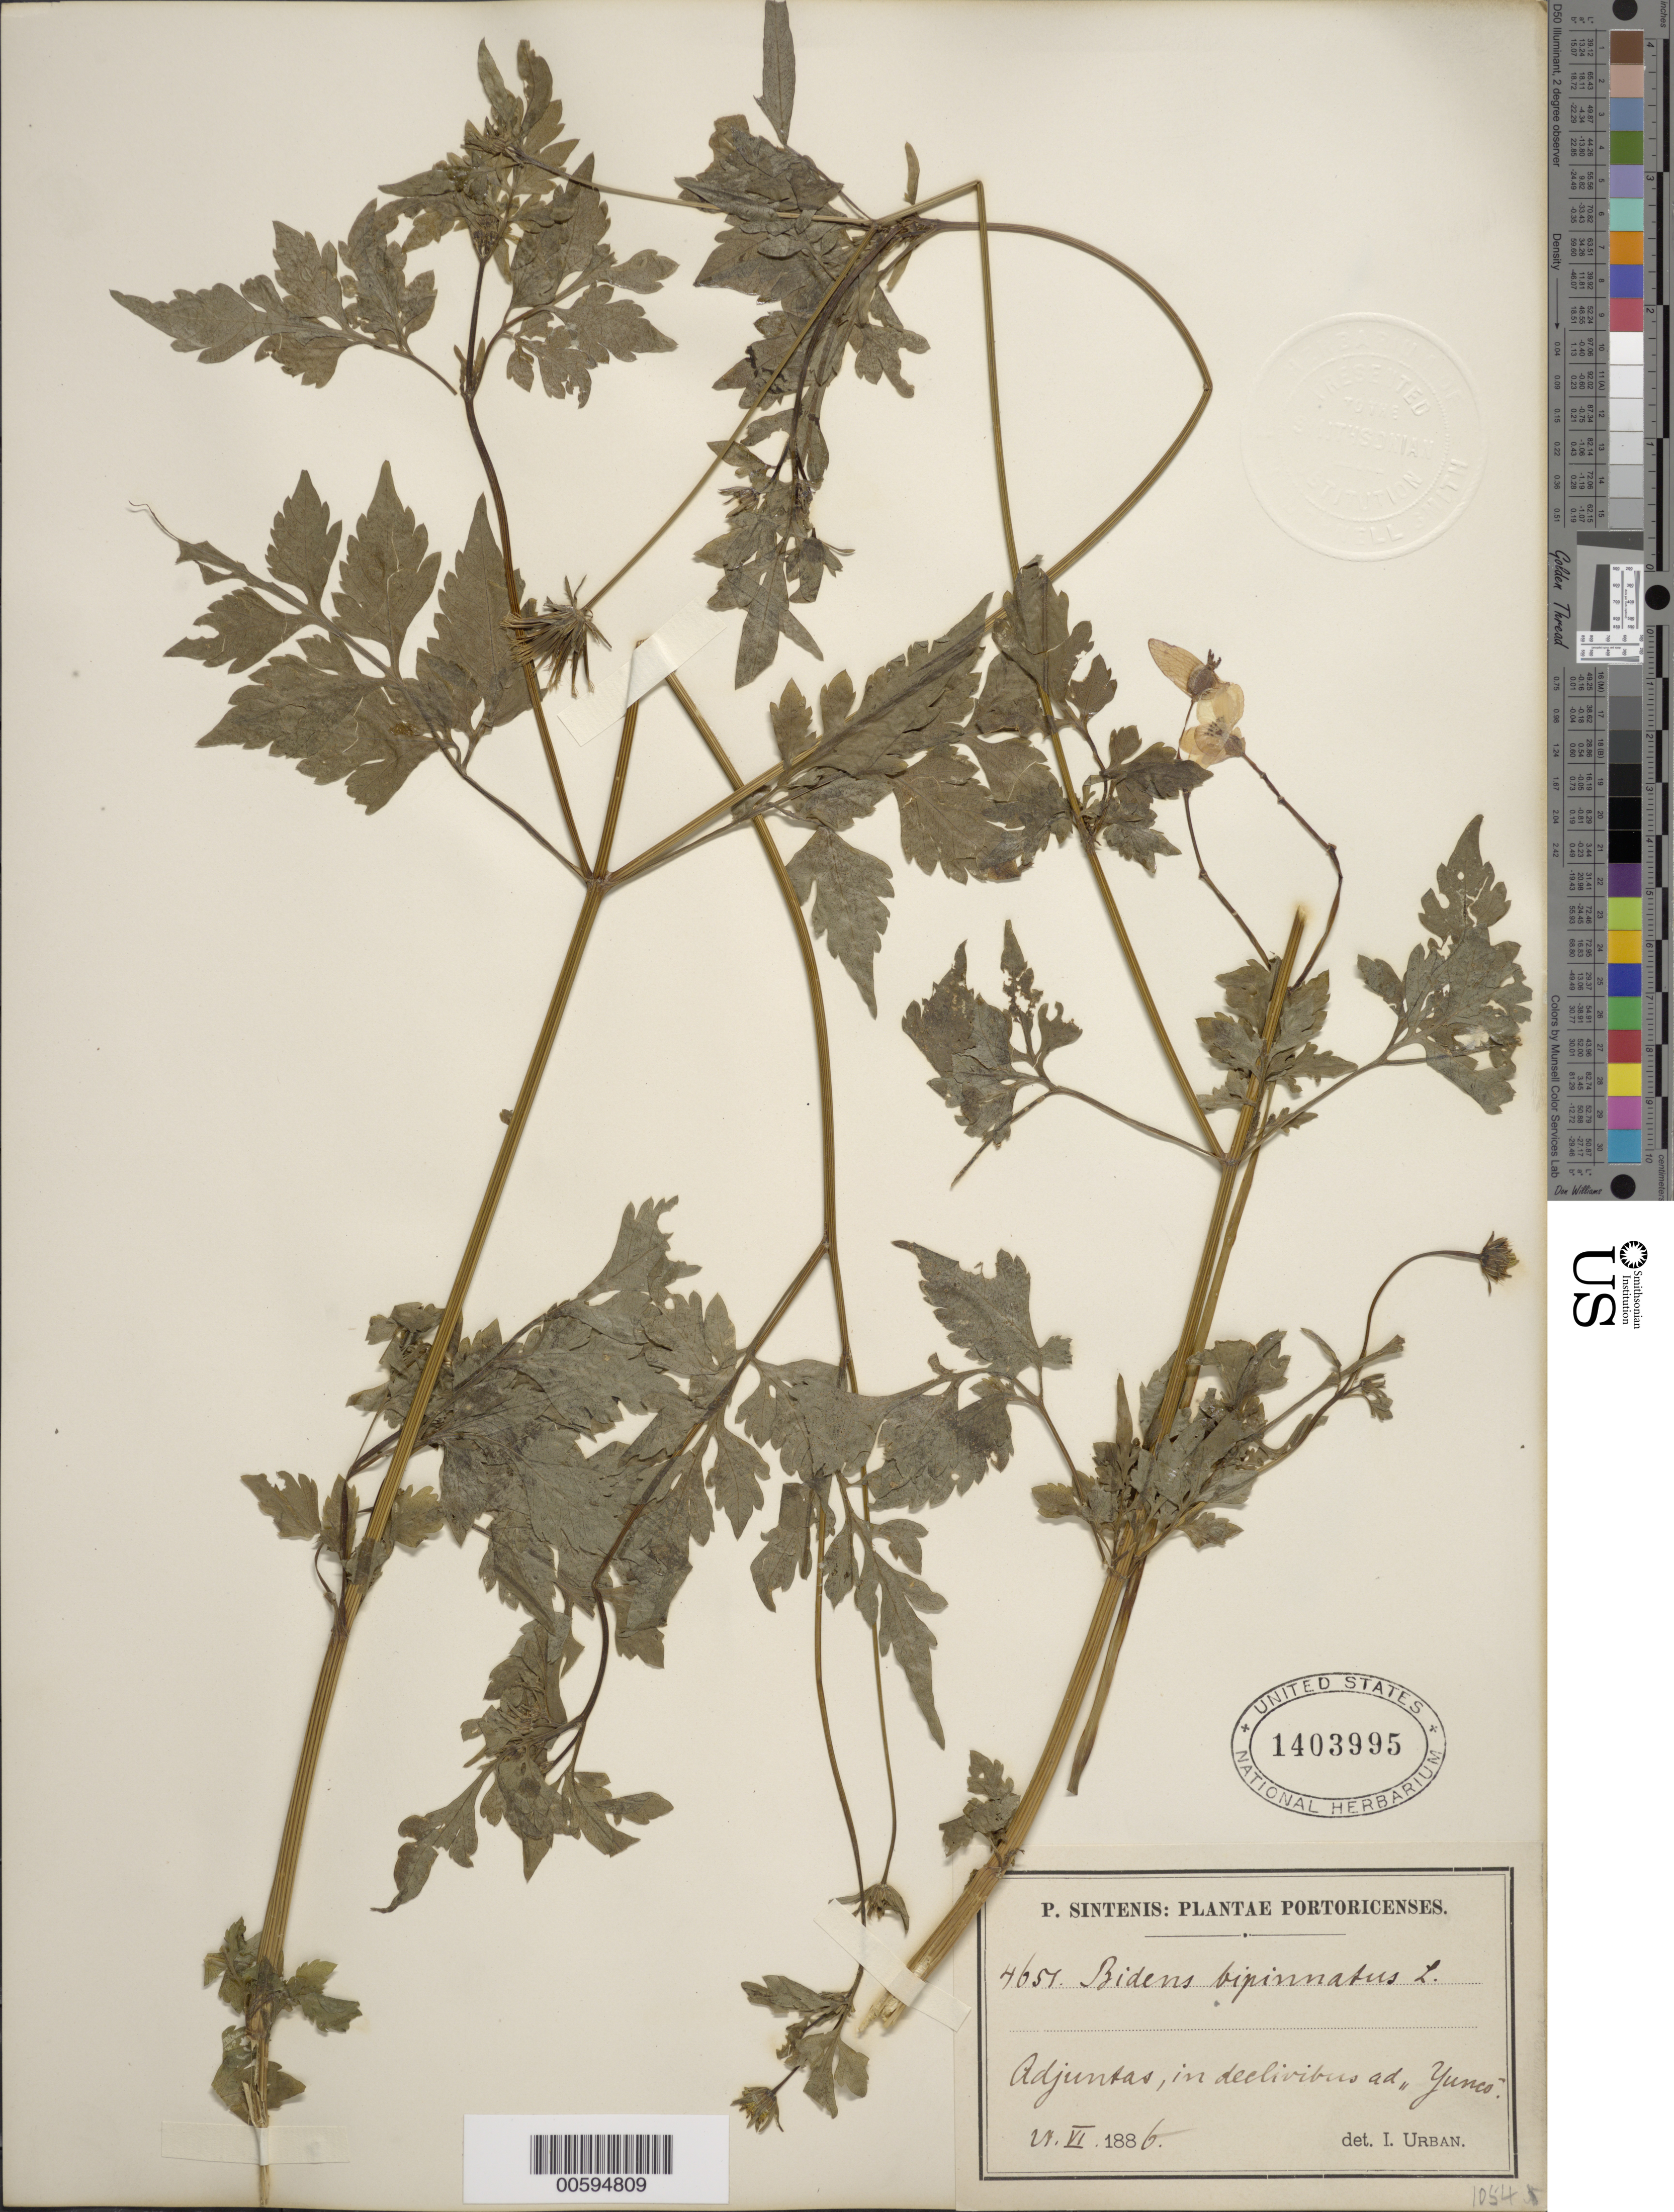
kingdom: Plantae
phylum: Tracheophyta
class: Magnoliopsida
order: Asterales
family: Asteraceae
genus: Bidens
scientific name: Bidens cynapiifolia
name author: Kunth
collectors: P. Sintenis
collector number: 4651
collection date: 1886-06-21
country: Puerto Rico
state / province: Adjuntas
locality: In declivibus ad "Yunco"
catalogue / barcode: US 1403995